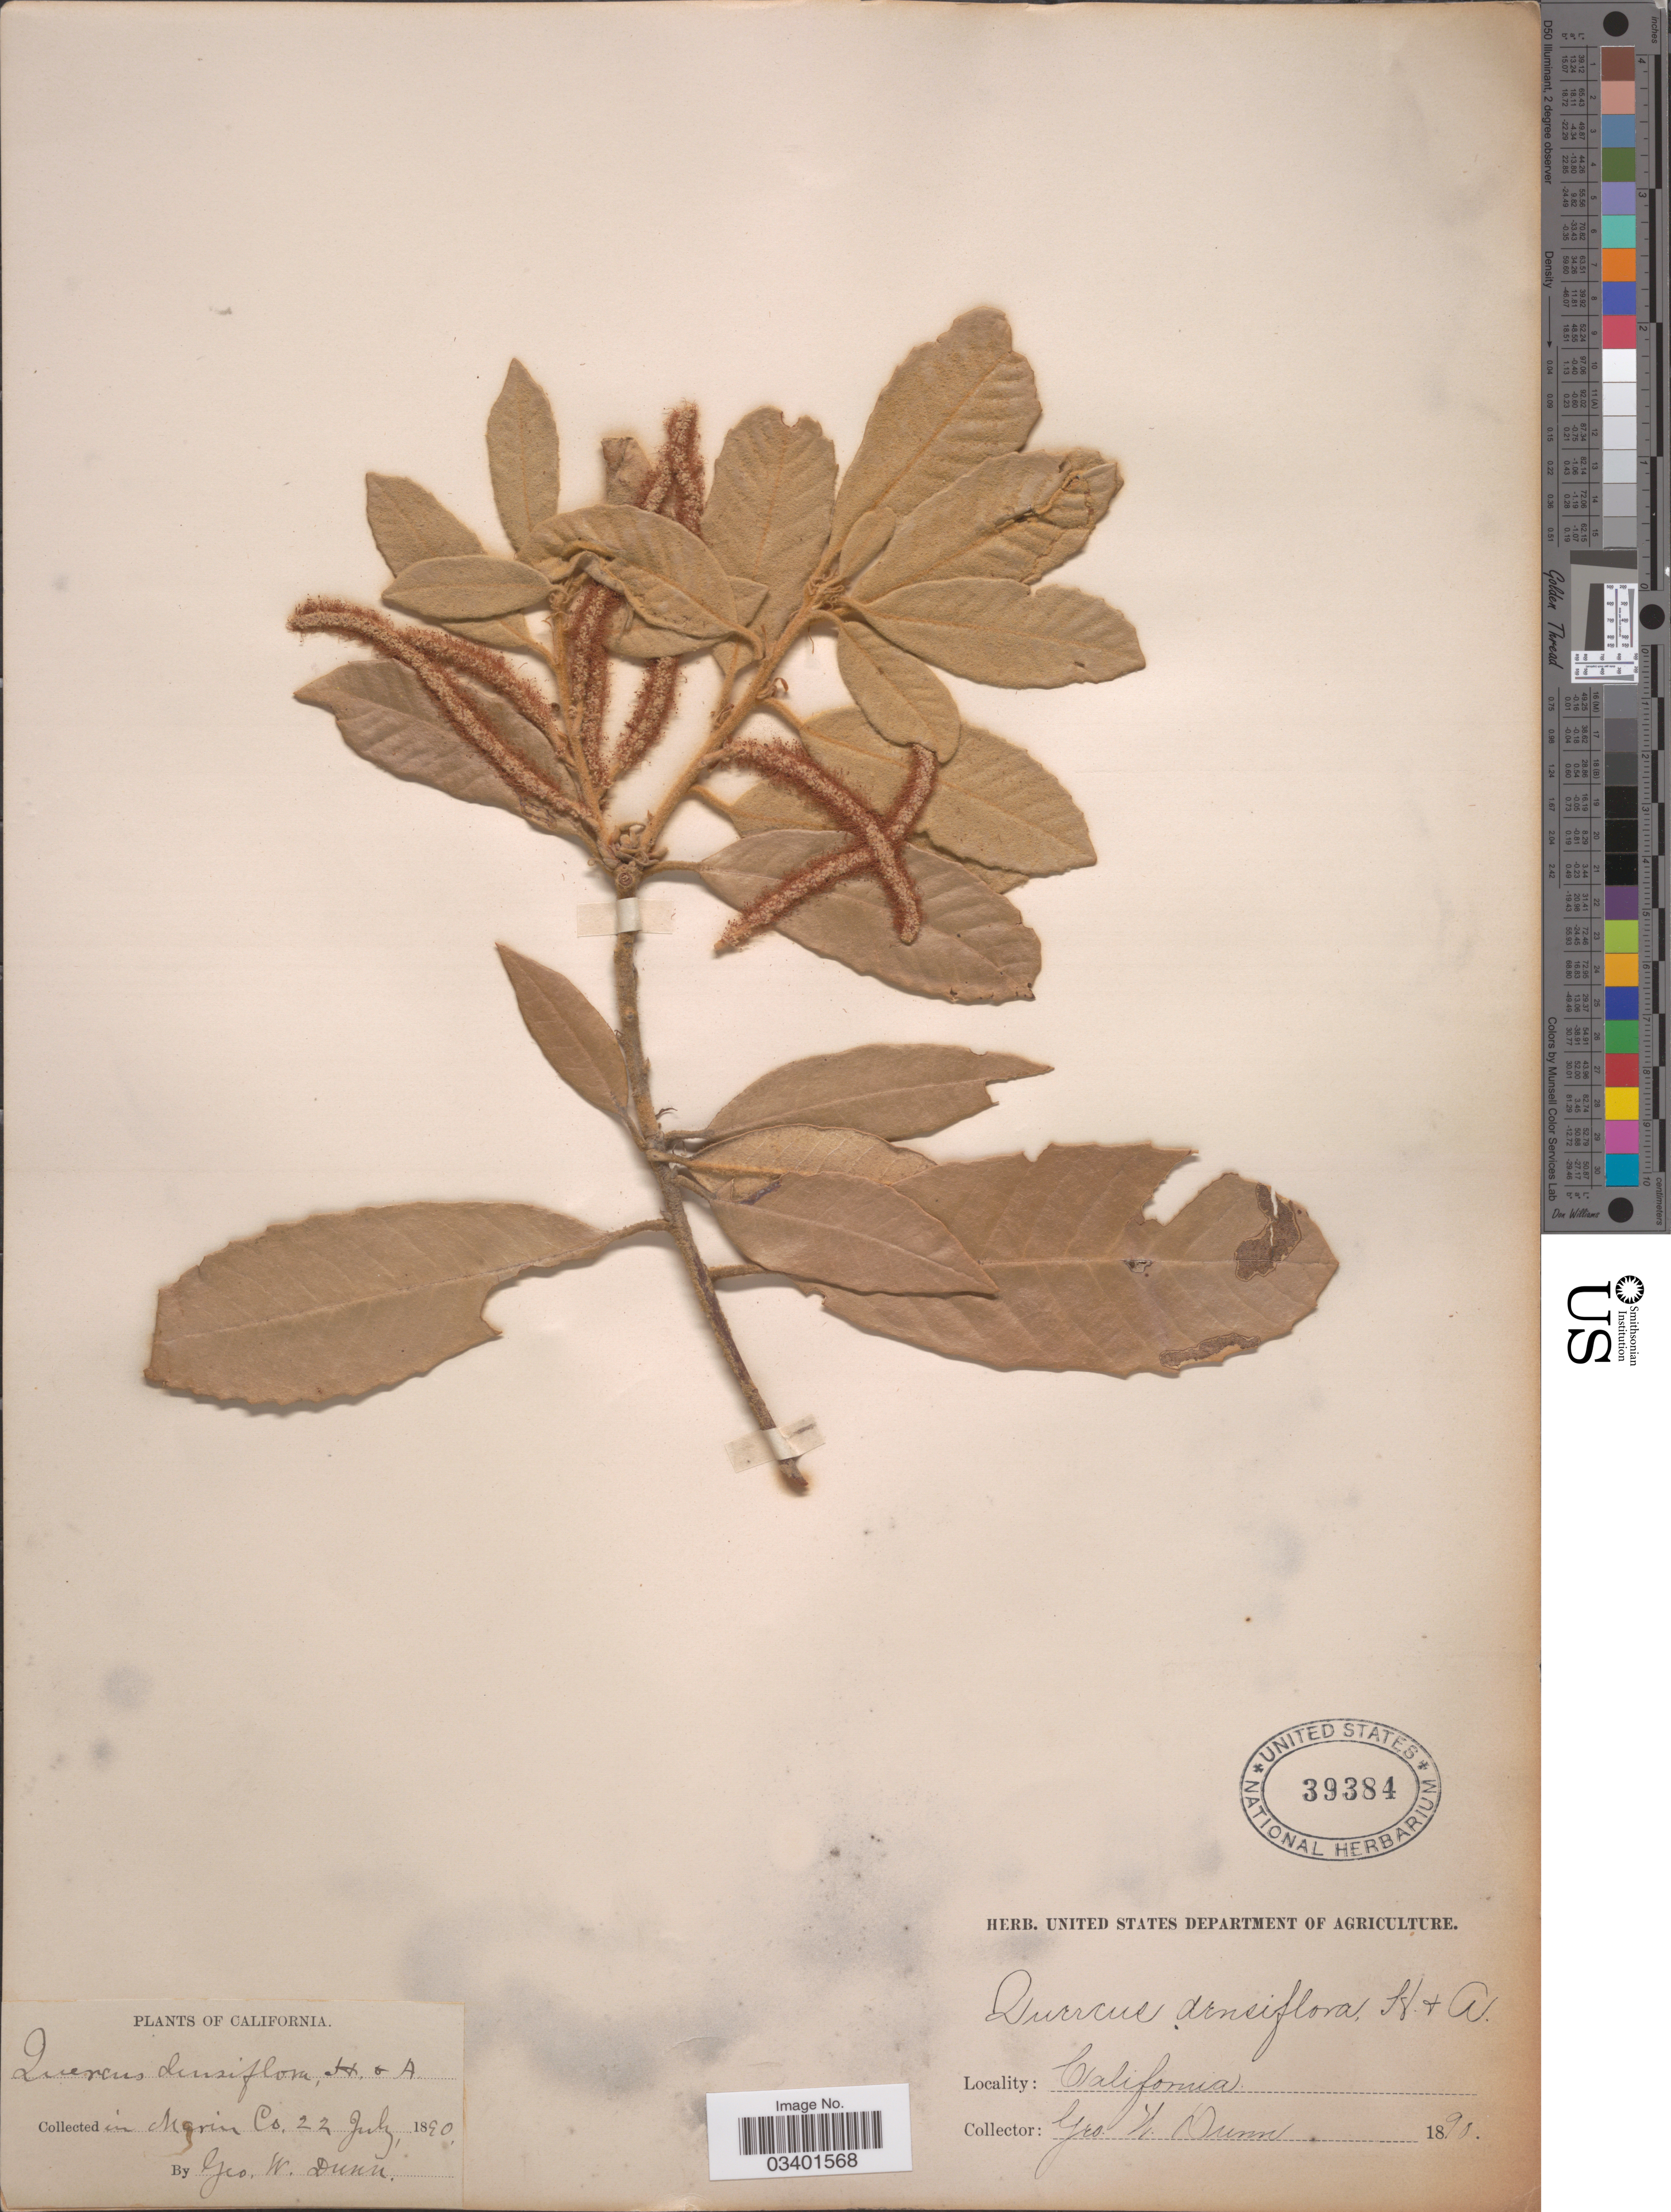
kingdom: Plantae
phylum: Tracheophyta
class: Magnoliopsida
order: Fagales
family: Fagaceae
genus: Notholithocarpus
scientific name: Notholithocarpus densiflorus var. densiflorus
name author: (Hook. & Arn.) P. S. Manos et al.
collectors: G. W.Dunn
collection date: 1890-07-22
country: United States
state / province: California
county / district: Marin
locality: In Marin Co.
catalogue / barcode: US 39384